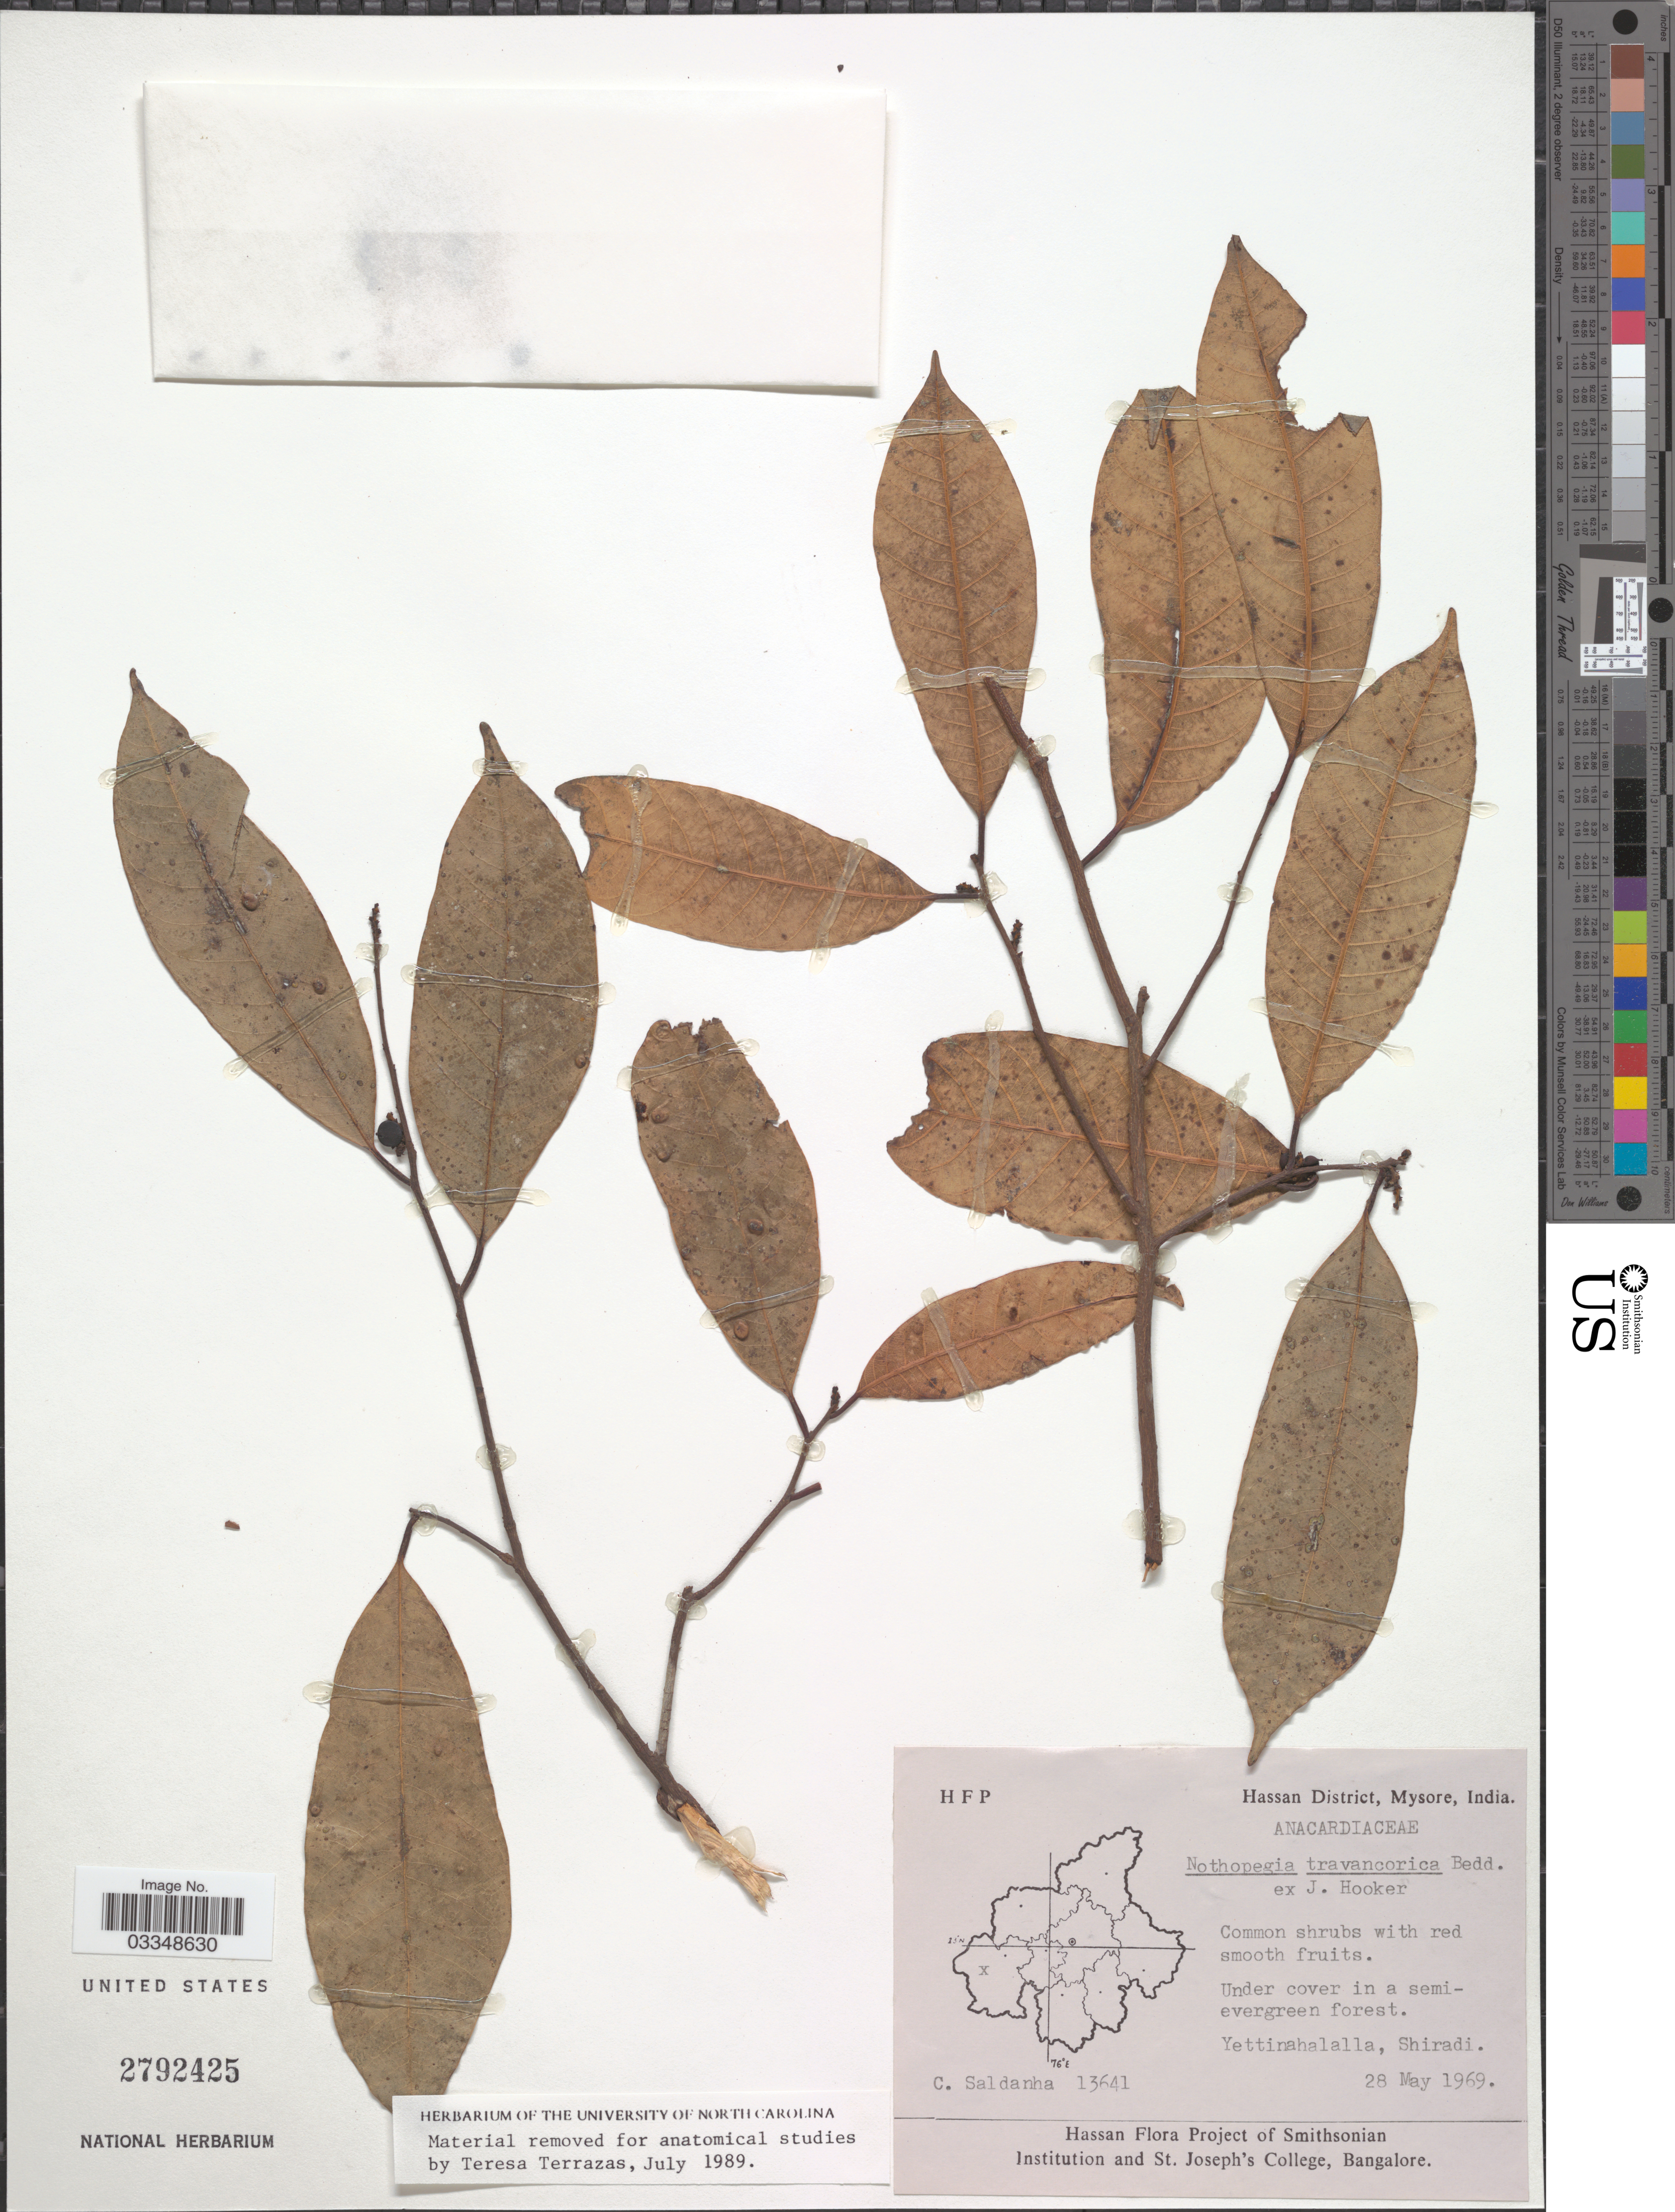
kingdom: Plantae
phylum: Tracheophyta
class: Magnoliopsida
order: Sapindales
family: Anacardiaceae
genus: Nothopegia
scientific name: Nothopegia travancorica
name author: Bedd. ex Hook. f.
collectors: C. Saldanha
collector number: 13641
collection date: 1969-05-28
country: India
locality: Hassan District, Mysore. Yettinahalalla, Shiradi.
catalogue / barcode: US 2792425